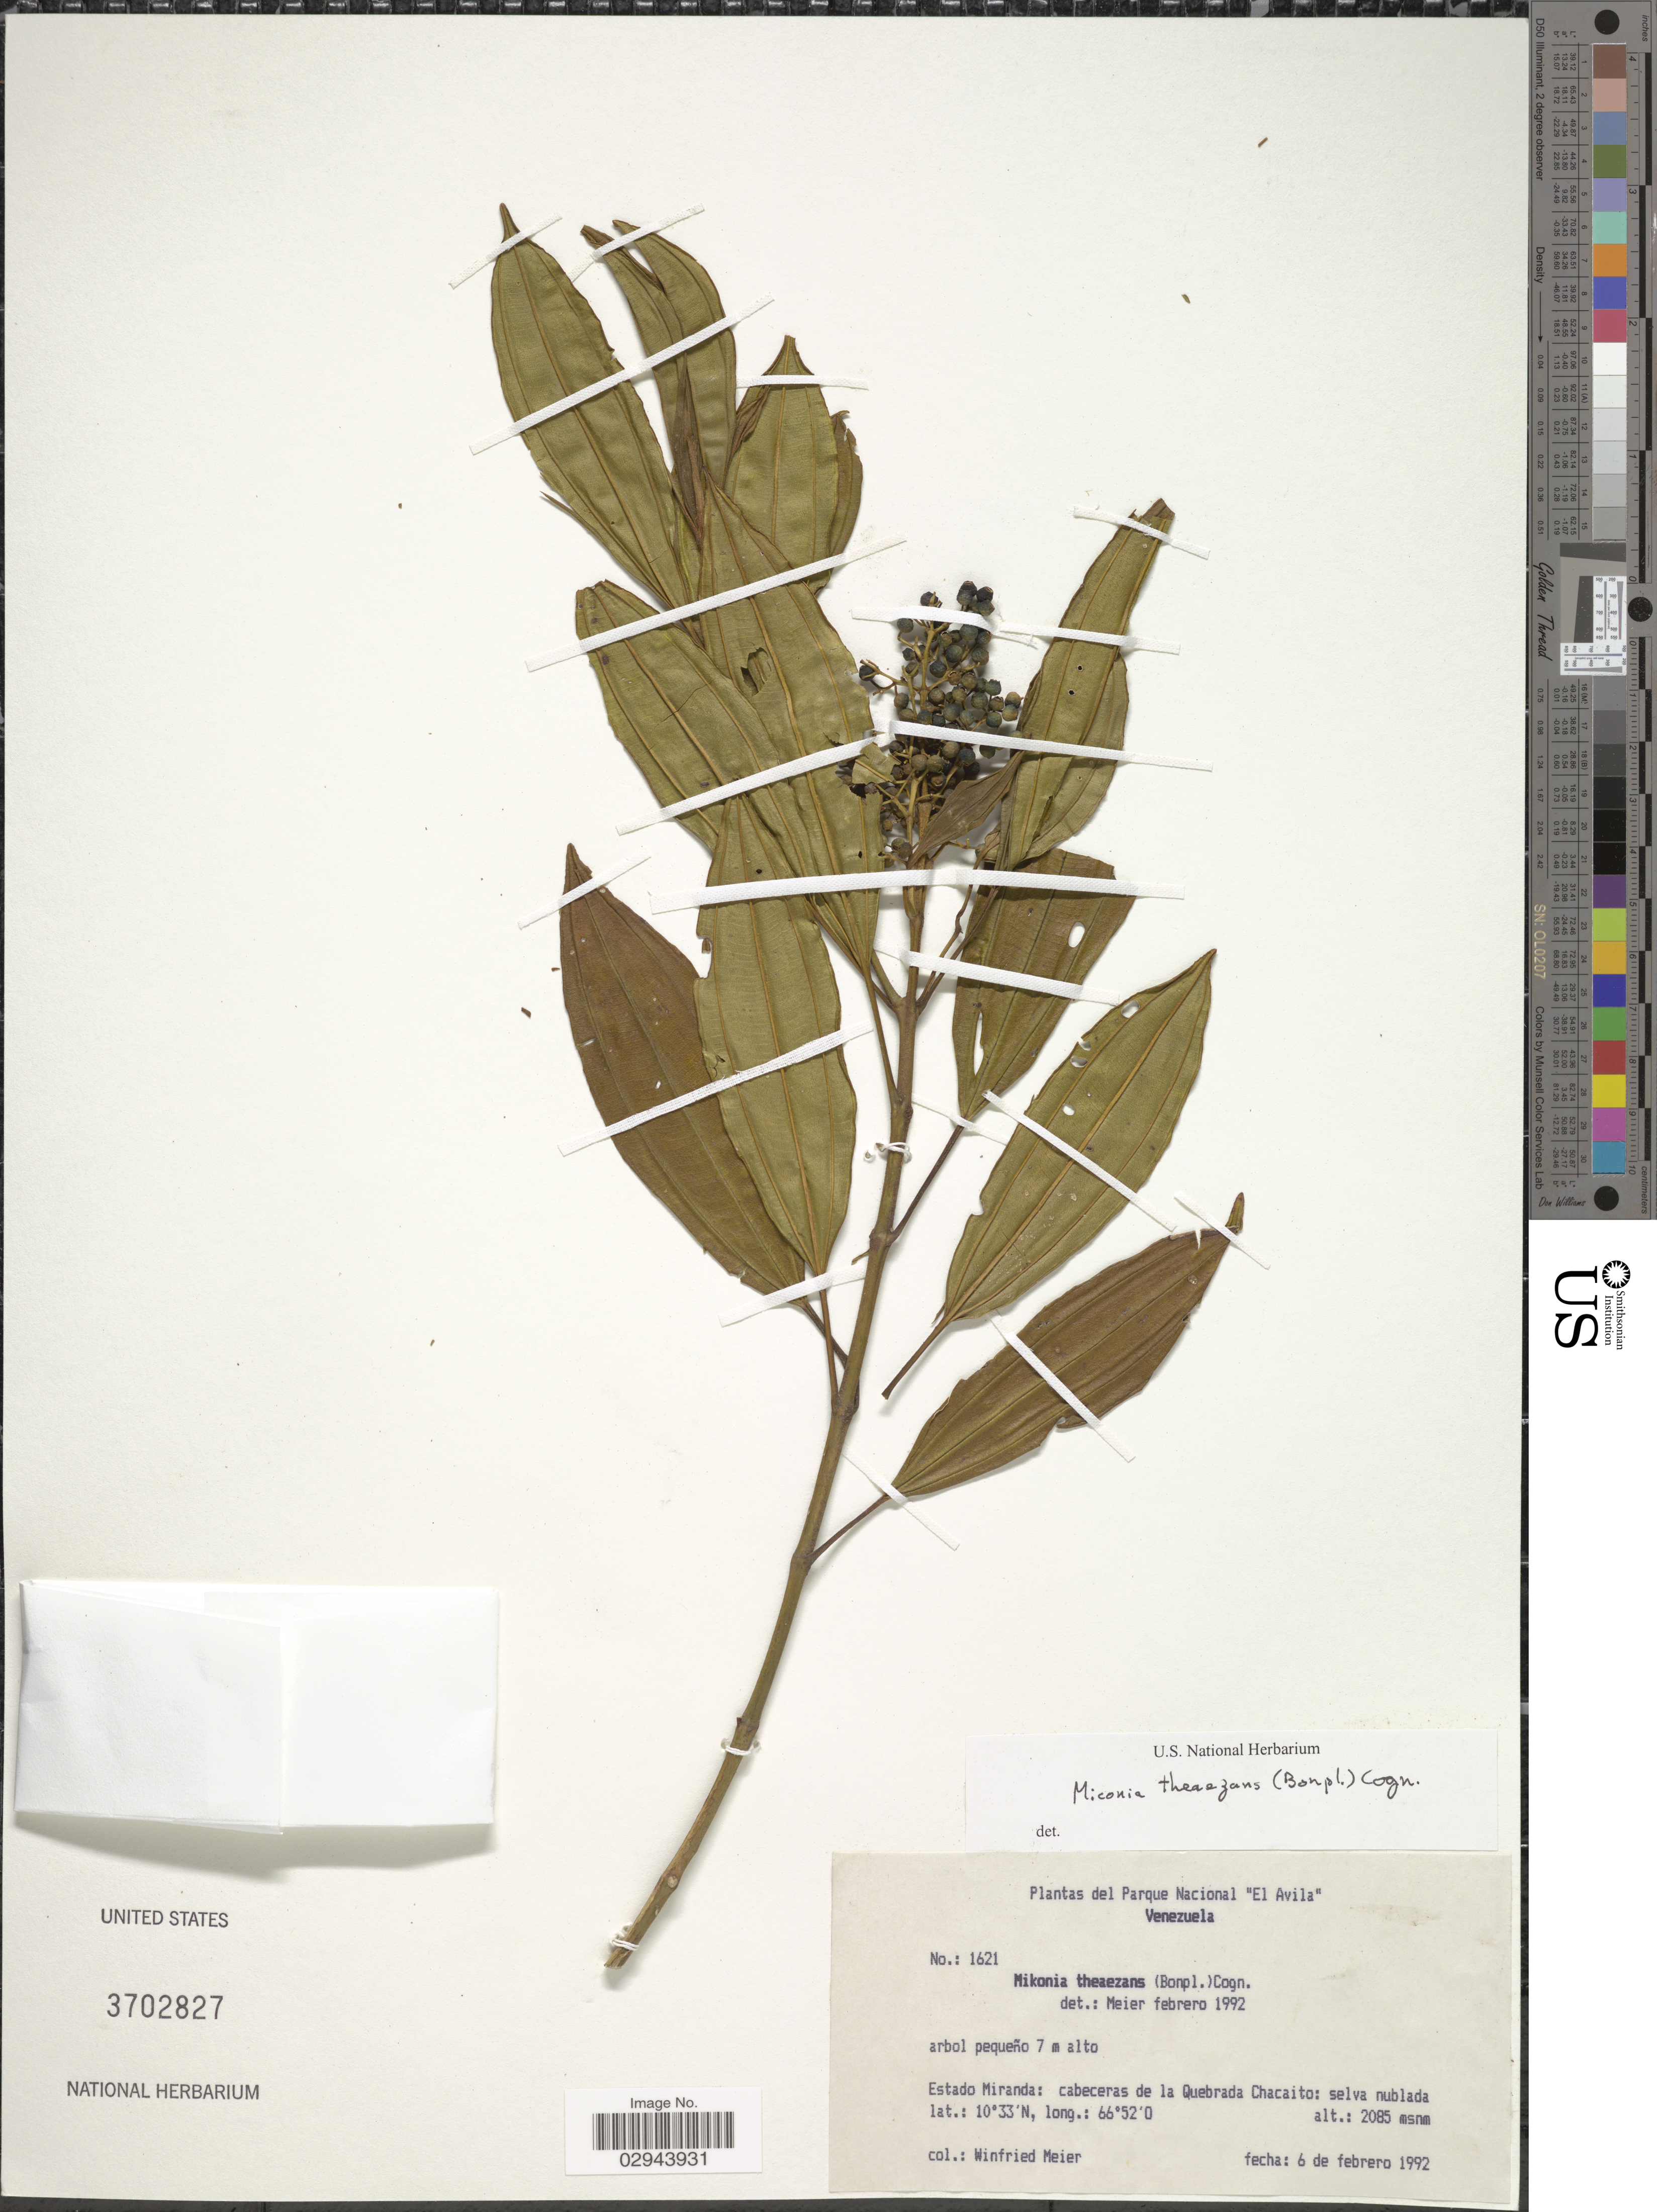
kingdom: Plantae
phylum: Tracheophyta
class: Magnoliopsida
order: Myrtales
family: Melastomataceae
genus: Miconia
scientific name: Miconia theizans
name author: (Bonpl.) Cogn.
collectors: W. Meier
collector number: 1621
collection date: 1992-02-06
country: Venezuela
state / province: Miranda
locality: Parque Naciol "El Avila", cabeceras de la Quebrada Chacaito, selva nublada.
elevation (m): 2085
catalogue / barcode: US 3702827